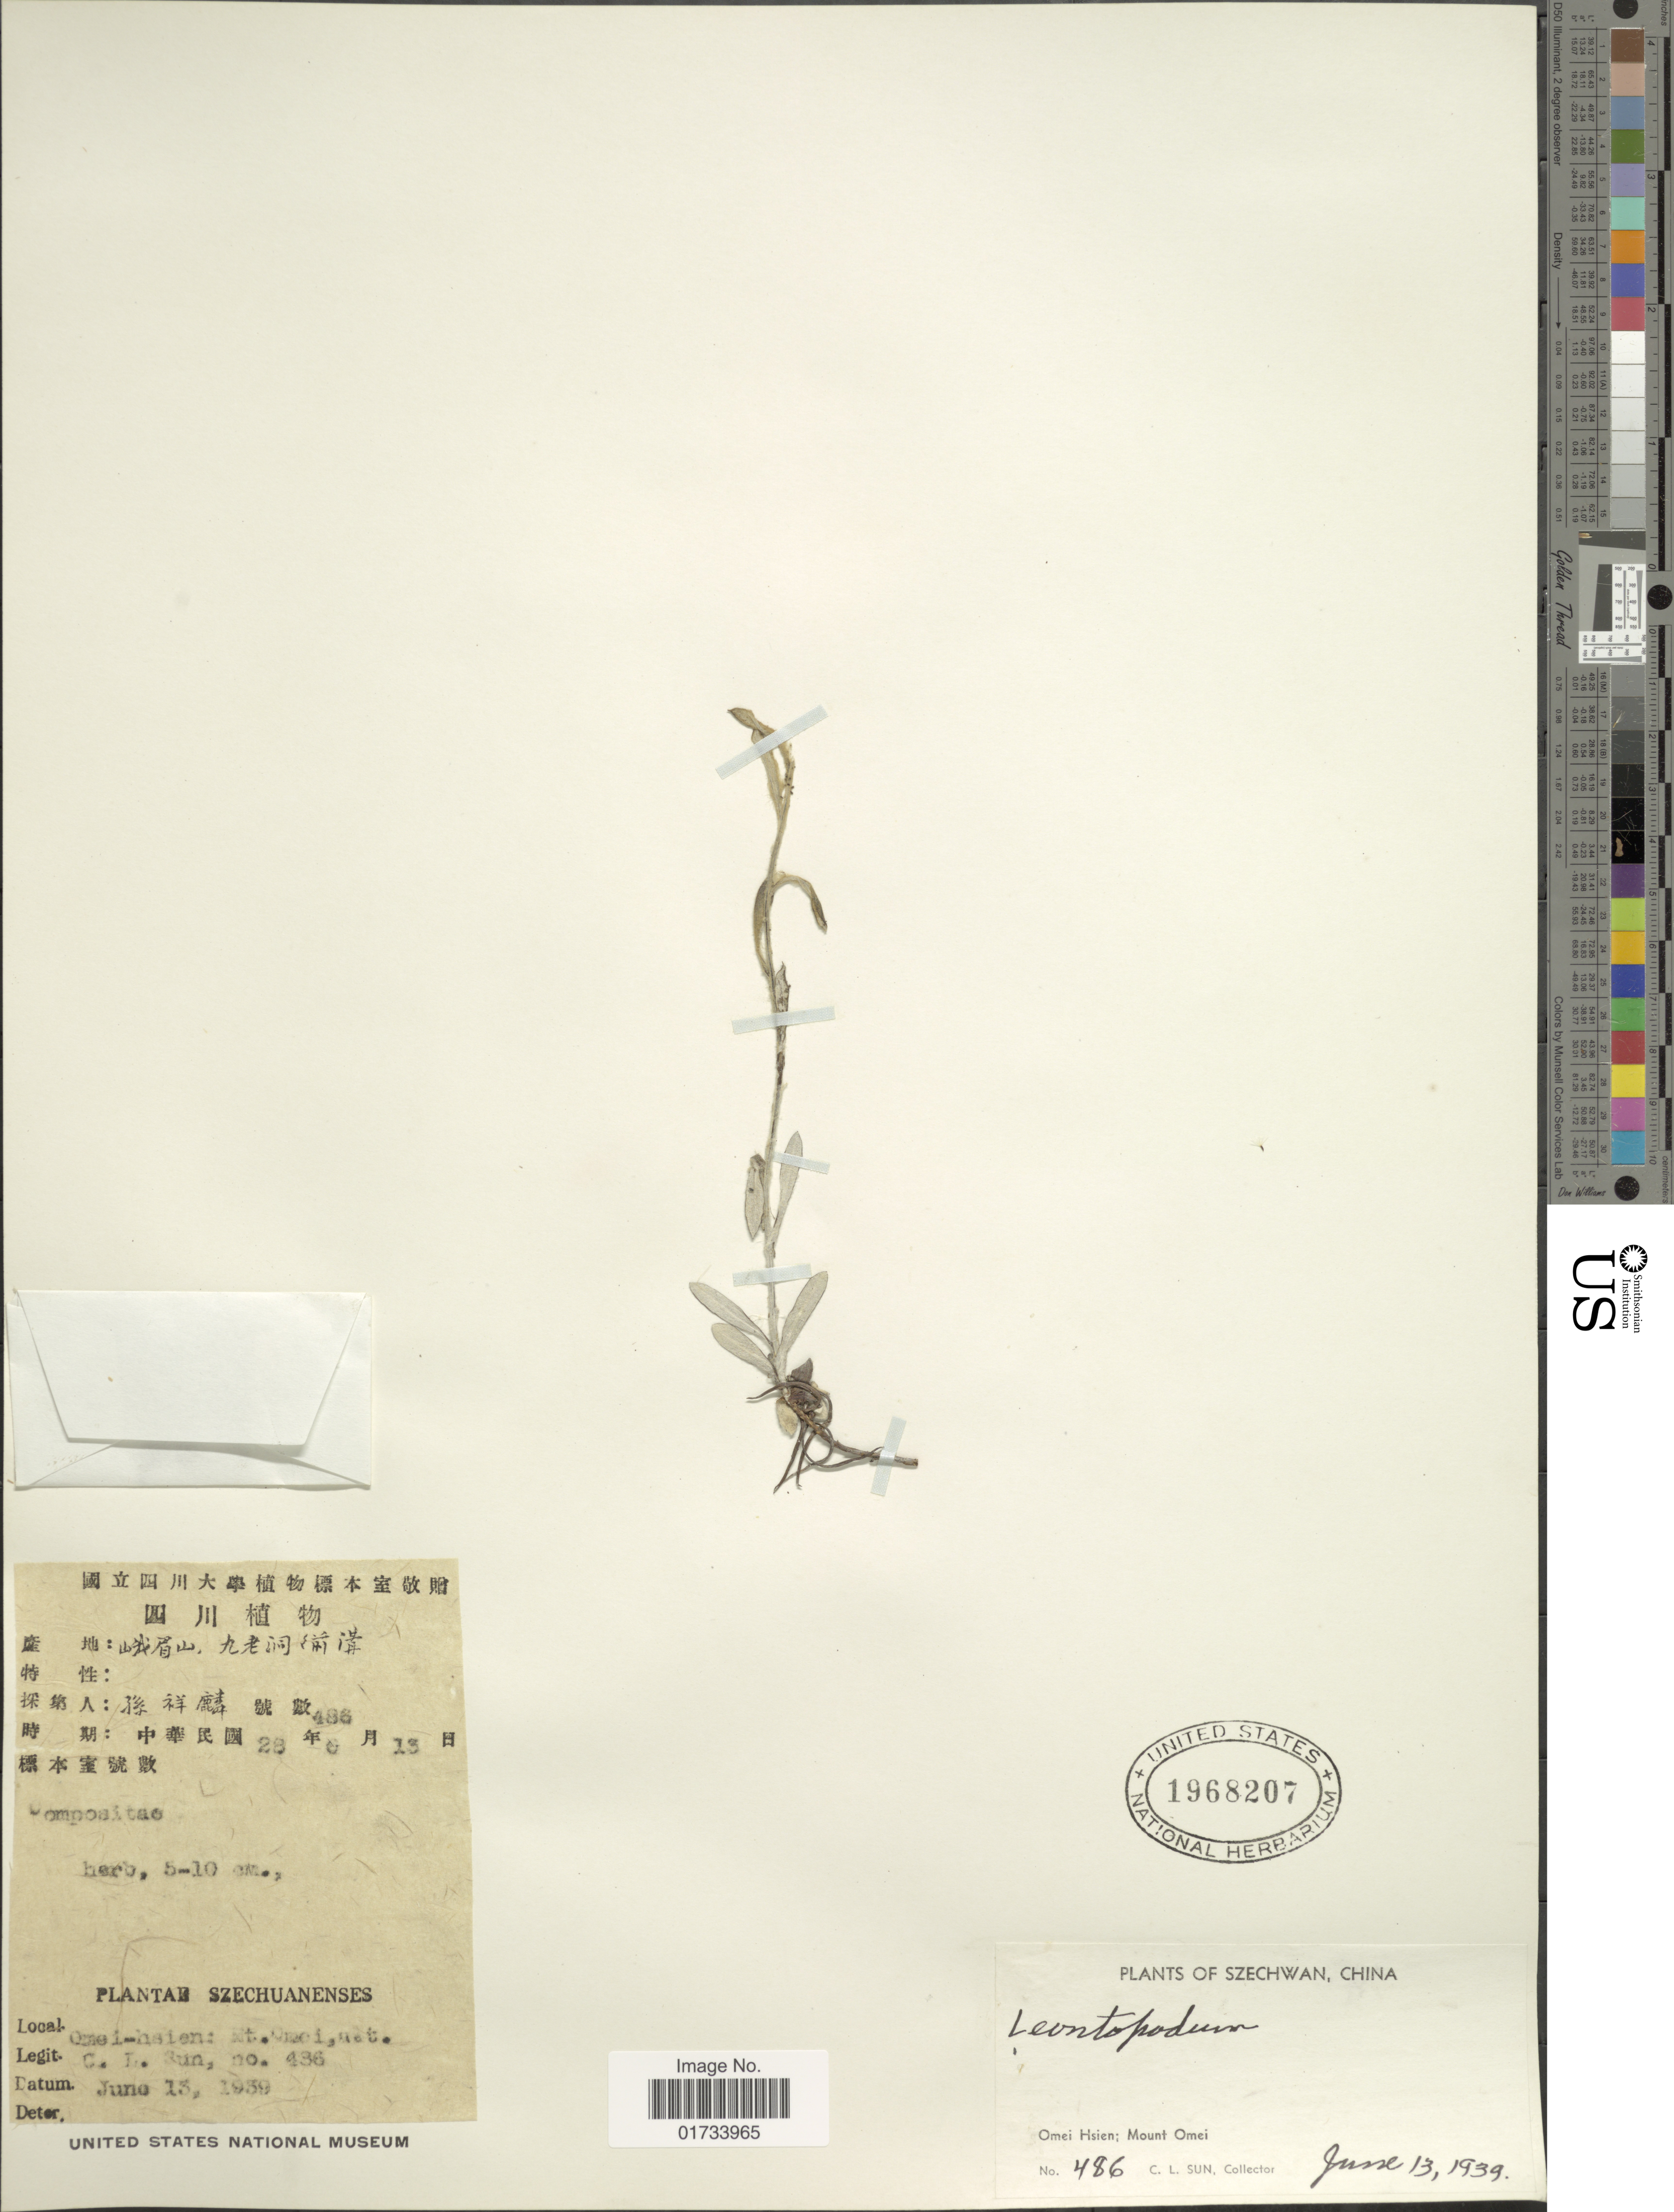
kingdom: Plantae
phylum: Tracheophyta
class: Magnoliopsida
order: Asterales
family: Asteraceae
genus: Leontopodium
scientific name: Leontopodium sp.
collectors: C. Sun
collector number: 486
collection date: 1939-06-13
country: China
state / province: Sichuan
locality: Szechwan, Omei Hsien; Mount Omei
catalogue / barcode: US 1968207